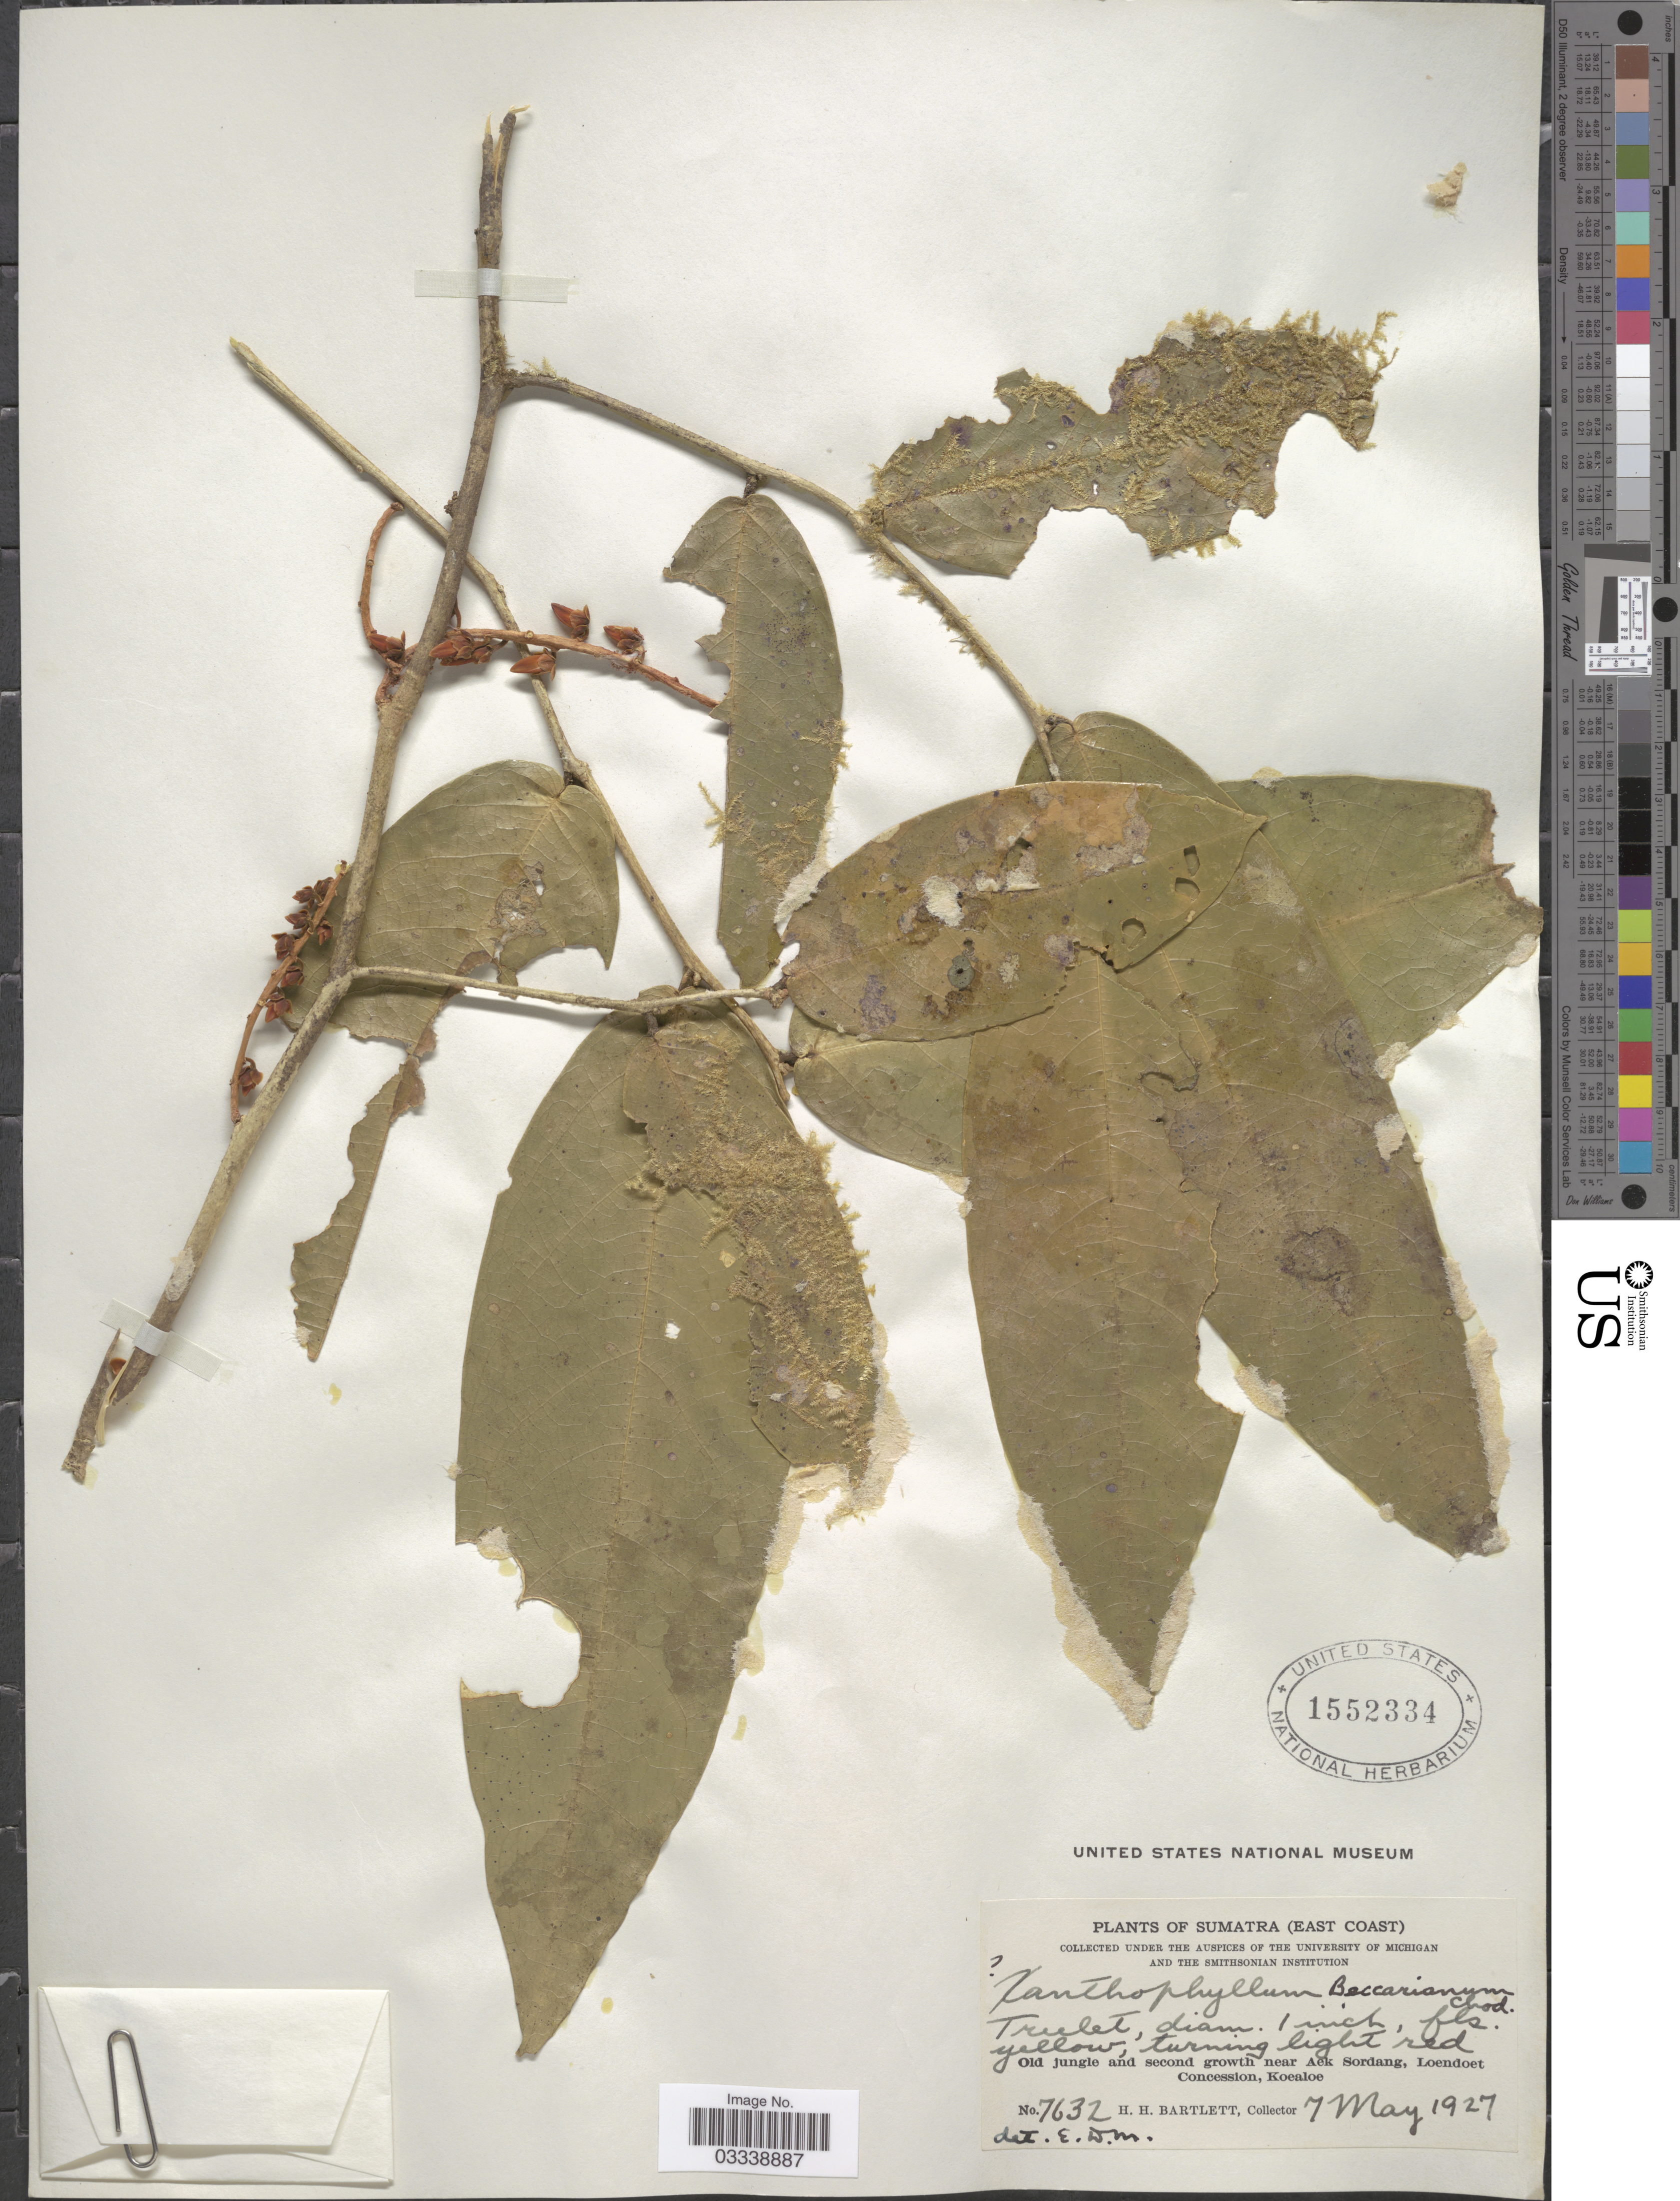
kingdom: Plantae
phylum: Tracheophyta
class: Magnoliopsida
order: Fabales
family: Polygalaceae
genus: Xanthophyllum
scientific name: Xanthophyllum beccarianum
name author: Chodat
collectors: H. H. Bartlett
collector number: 7632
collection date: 1927-05-07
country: Indonesia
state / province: Sumatra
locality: (East Coast). Old jungle and second growth near Aek Sordang, Loendoet Concession, Koealoe.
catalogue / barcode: US 1552334